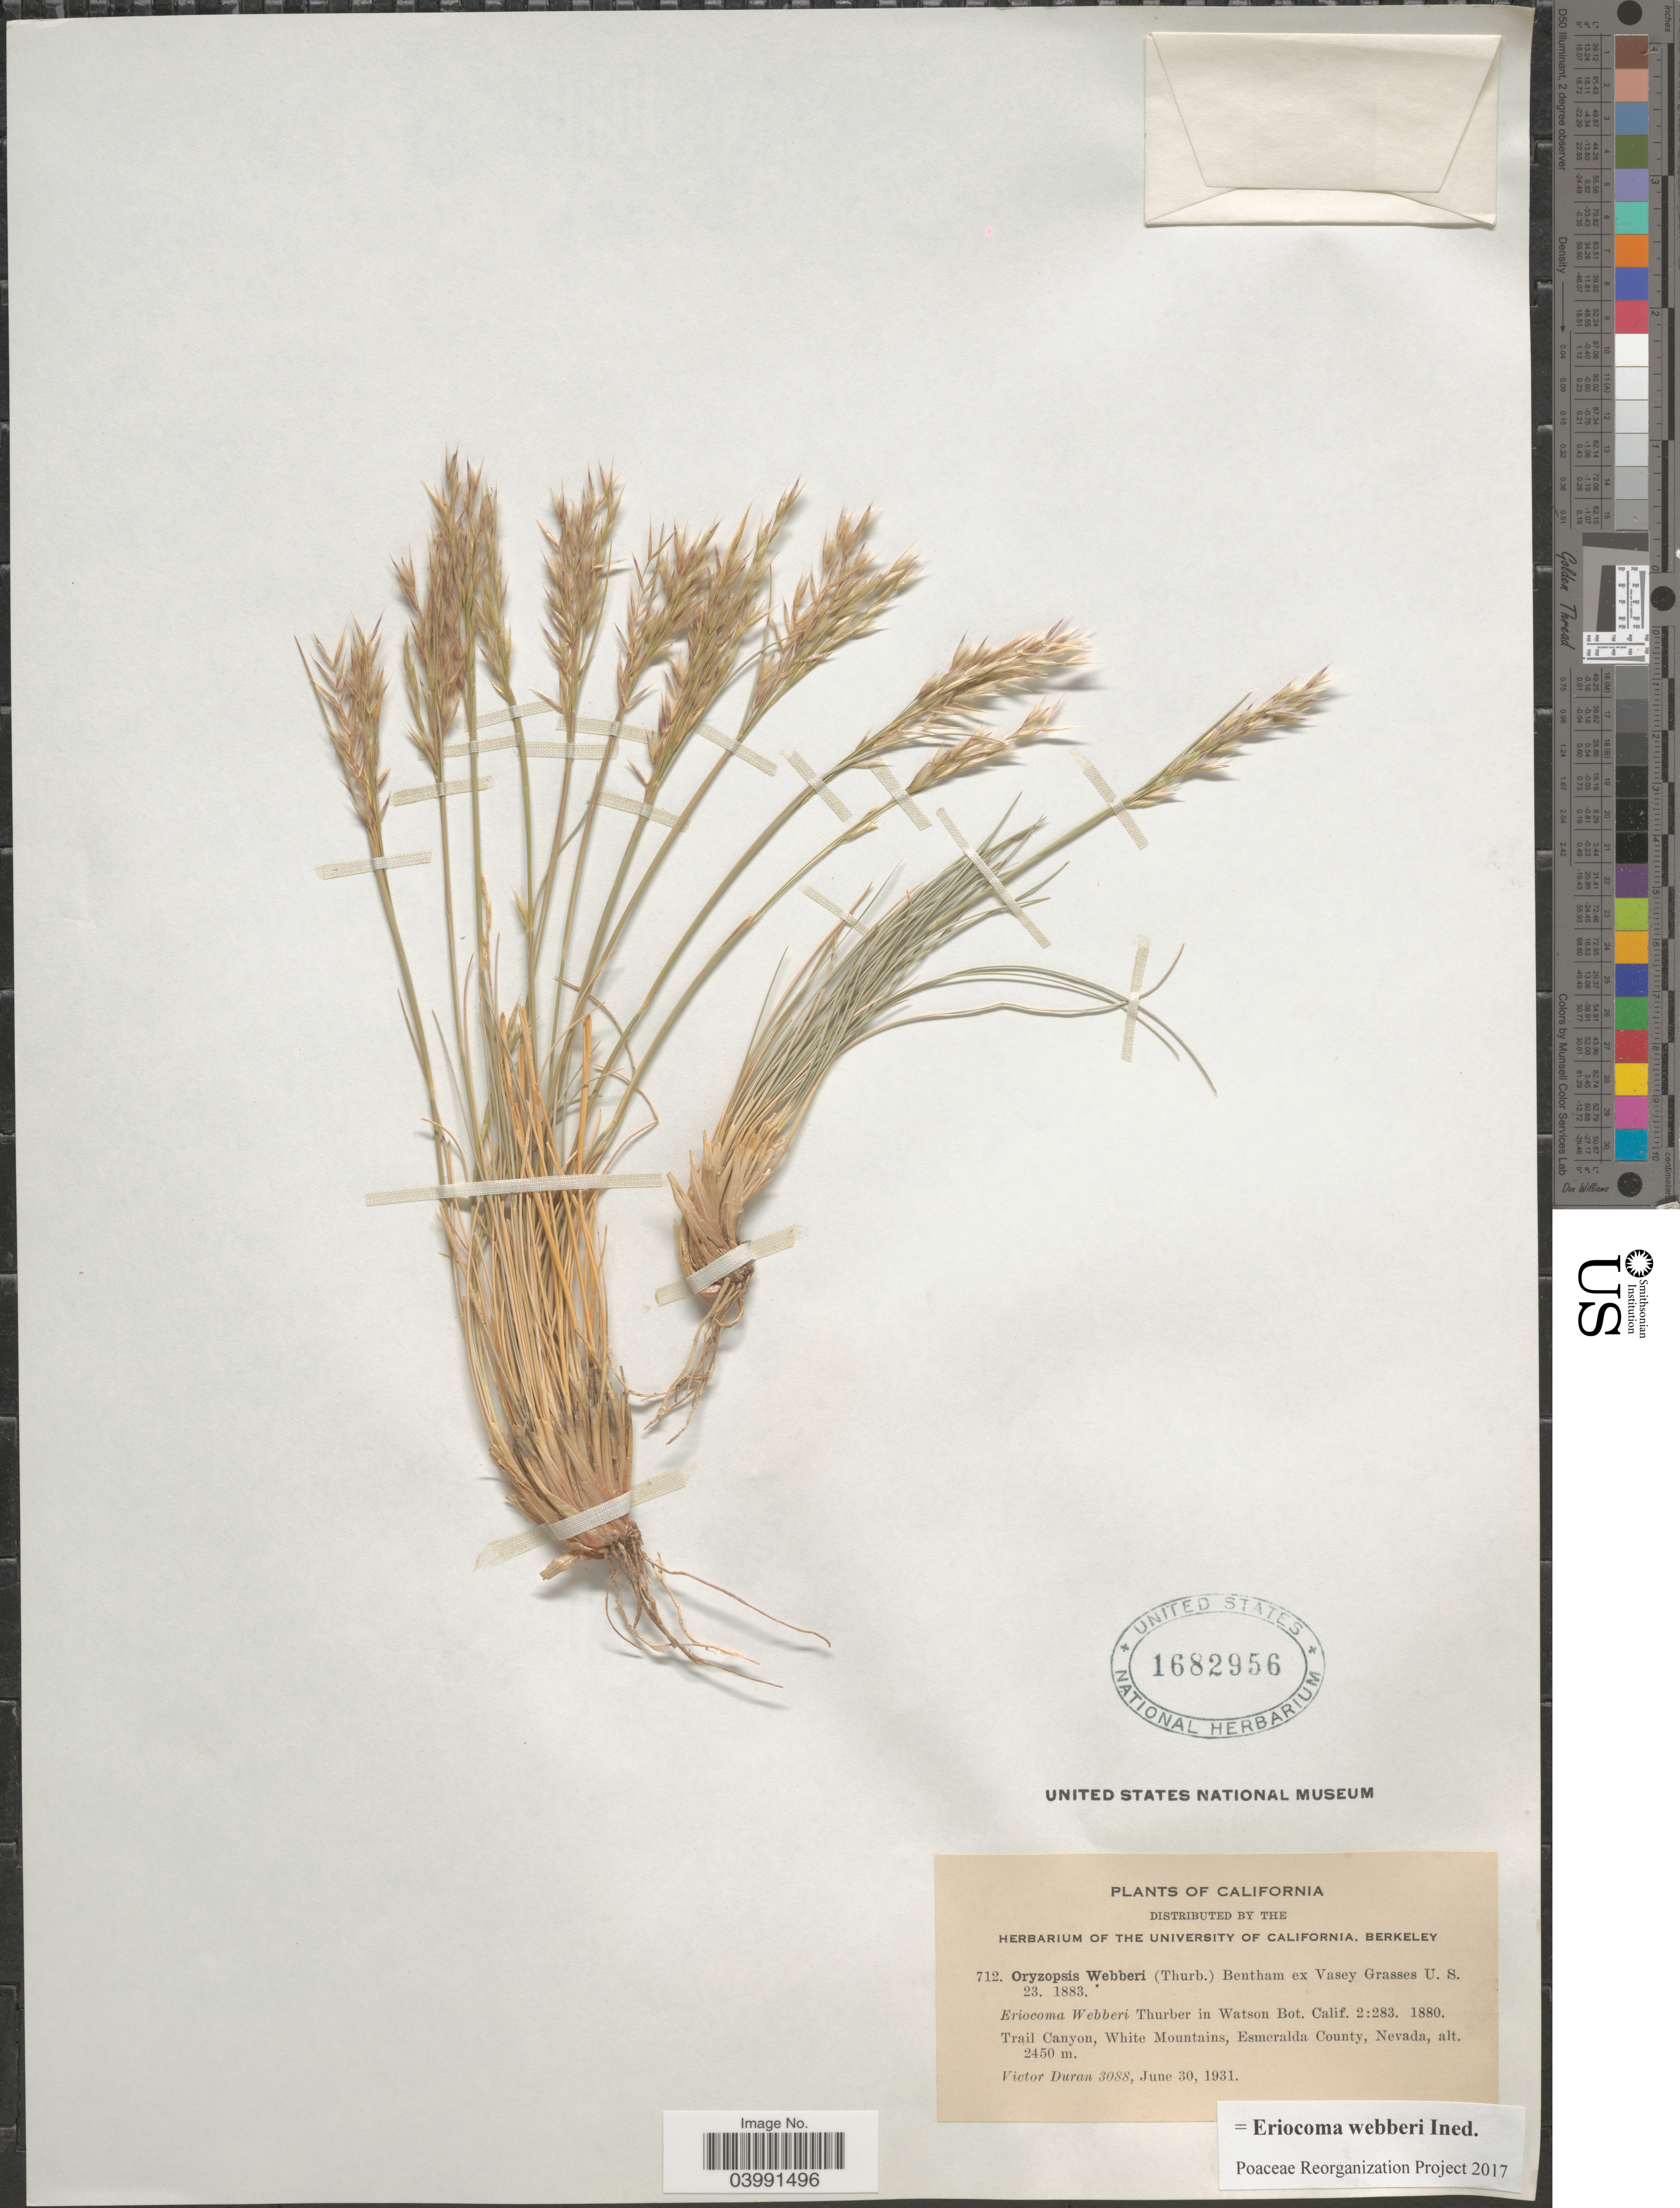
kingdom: Plantae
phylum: Tracheophyta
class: Liliopsida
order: Poales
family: Poaceae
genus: Eriocoma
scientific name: Eriocoma webberi ined.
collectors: V. Duran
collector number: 3088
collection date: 1931-06-30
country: United States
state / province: Nevada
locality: Trail Canyon, White Mountains, Esmeralda County.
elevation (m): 2450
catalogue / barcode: US 1682956